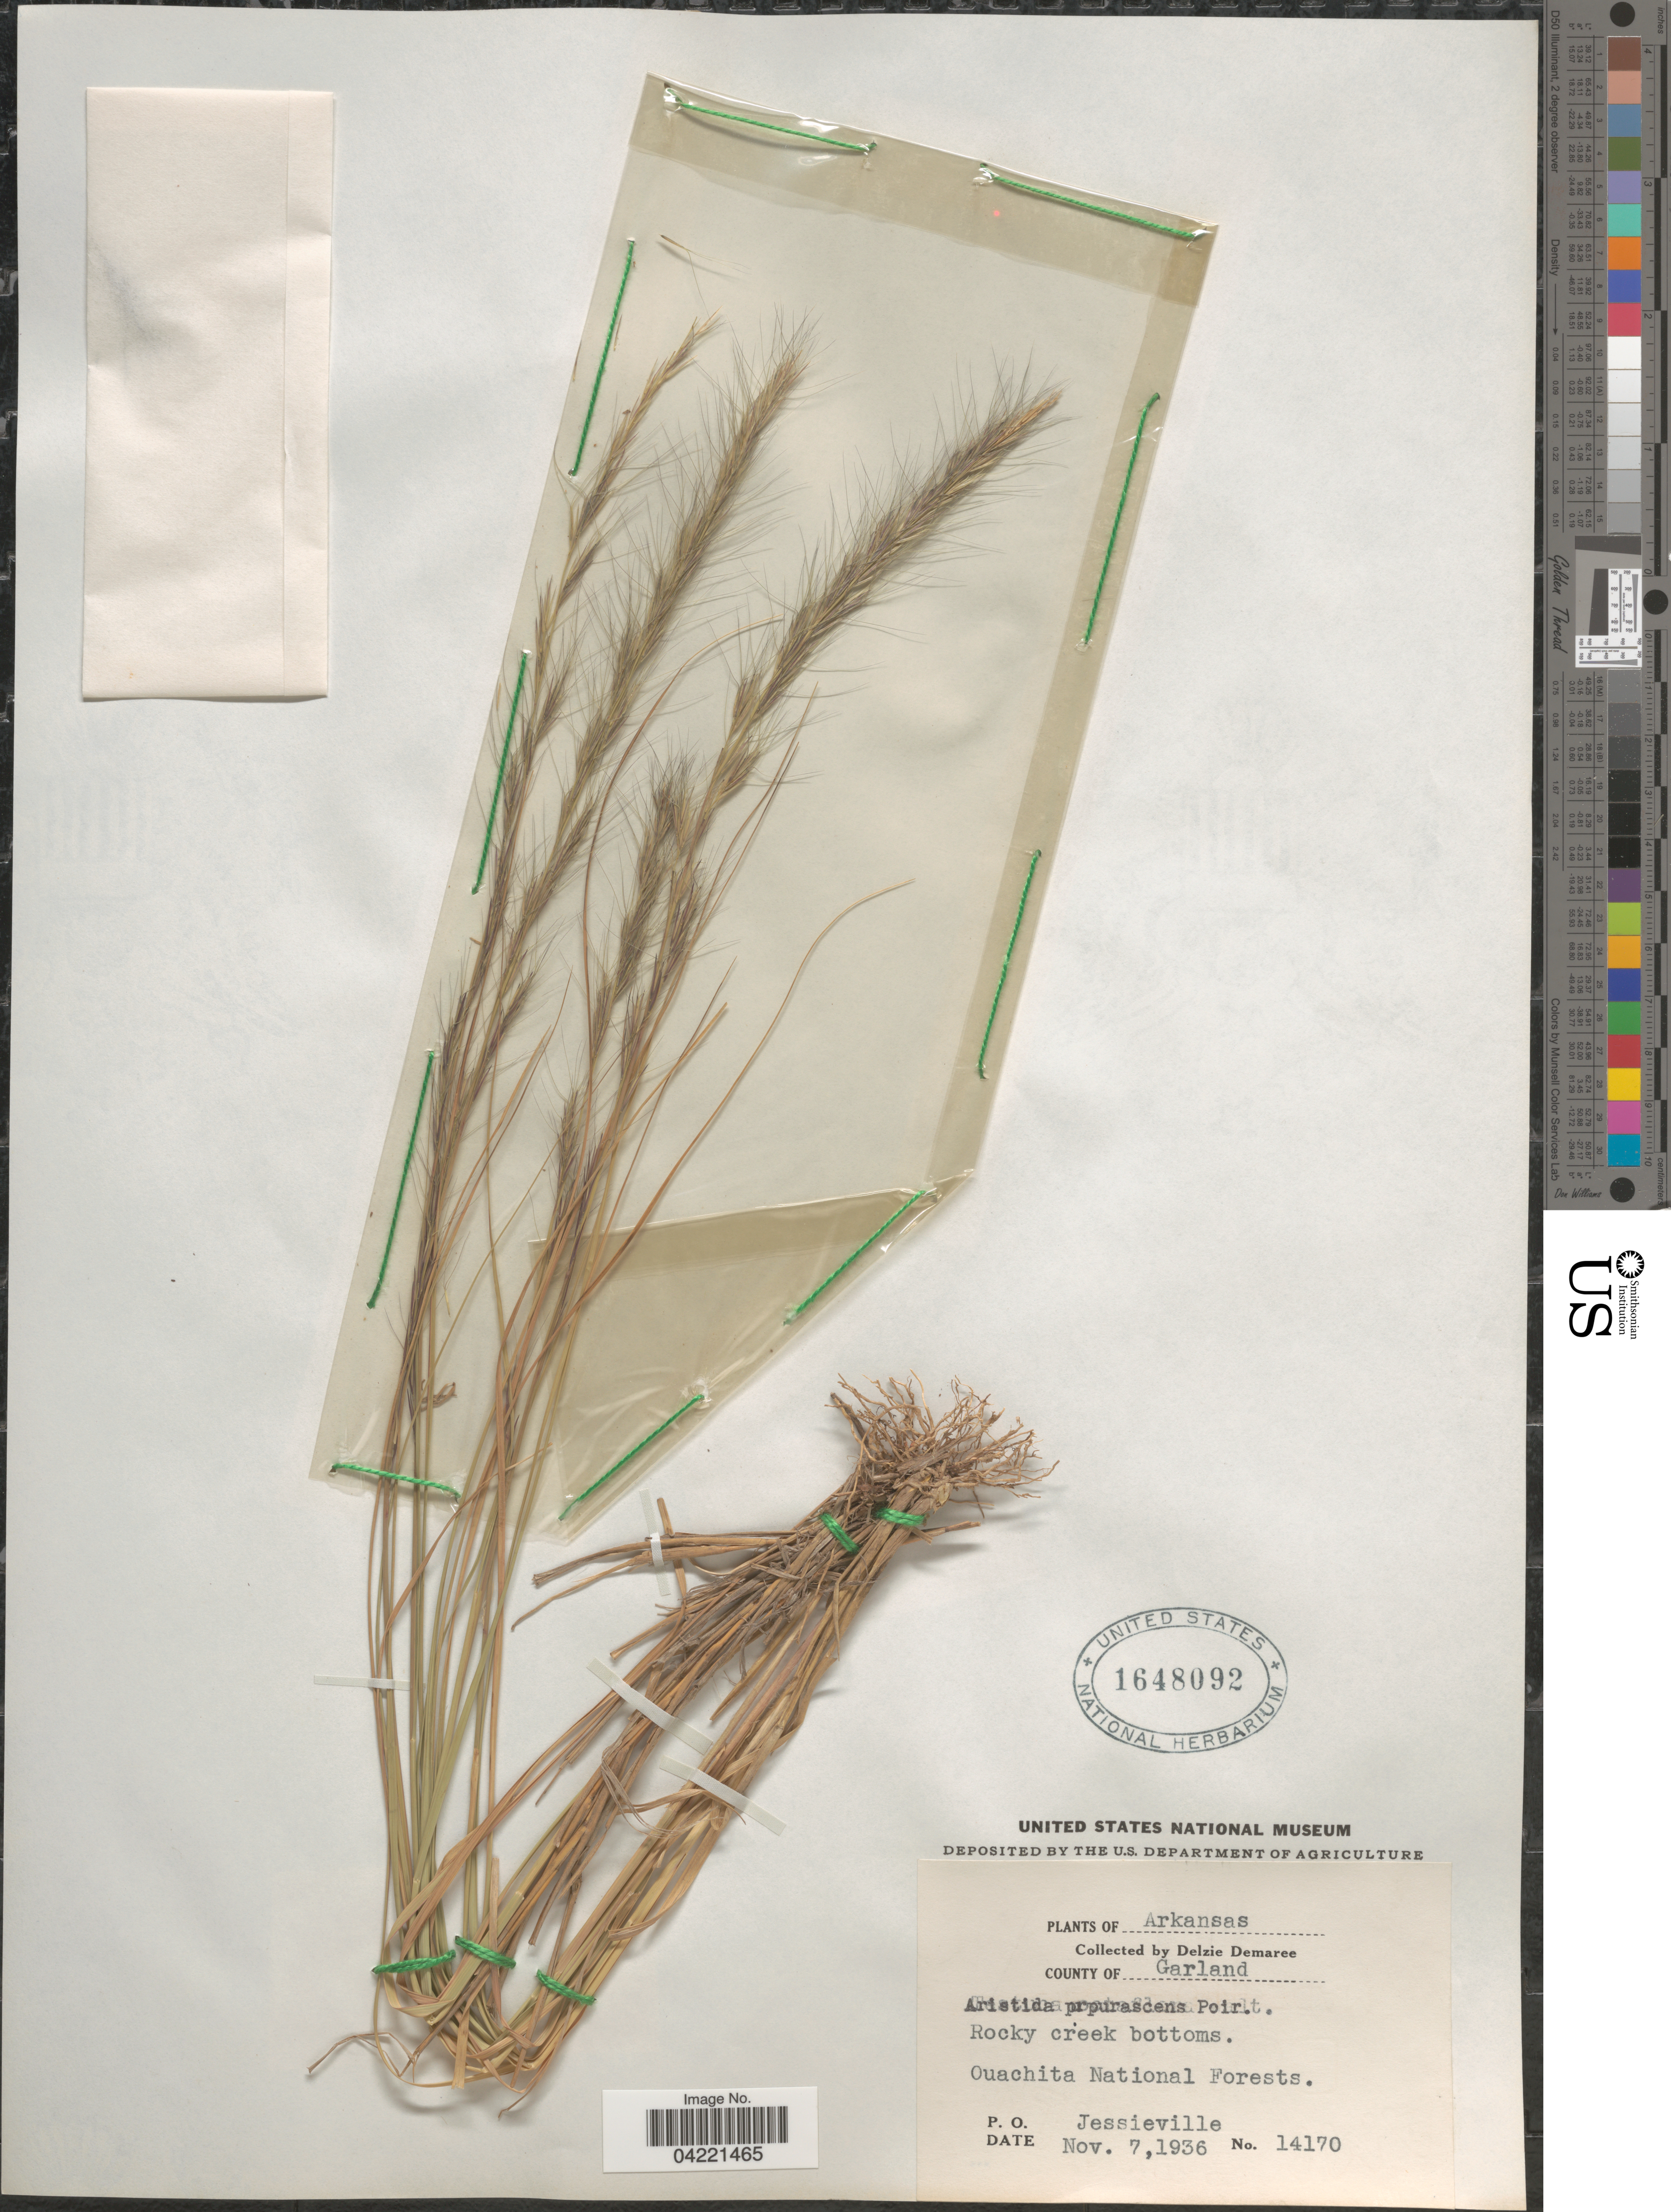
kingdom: Plantae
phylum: Tracheophyta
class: Liliopsida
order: Poales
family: Poaceae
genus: Aristida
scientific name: Aristida purpurascens var. purpurescens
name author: Poir.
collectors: D. Demaree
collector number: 14170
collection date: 1936-11-07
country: United States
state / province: Arkansas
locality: County of Garland. Rocky creek bottoms. Ouachita National Forests. P. O. Jessieville.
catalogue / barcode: US 1648092